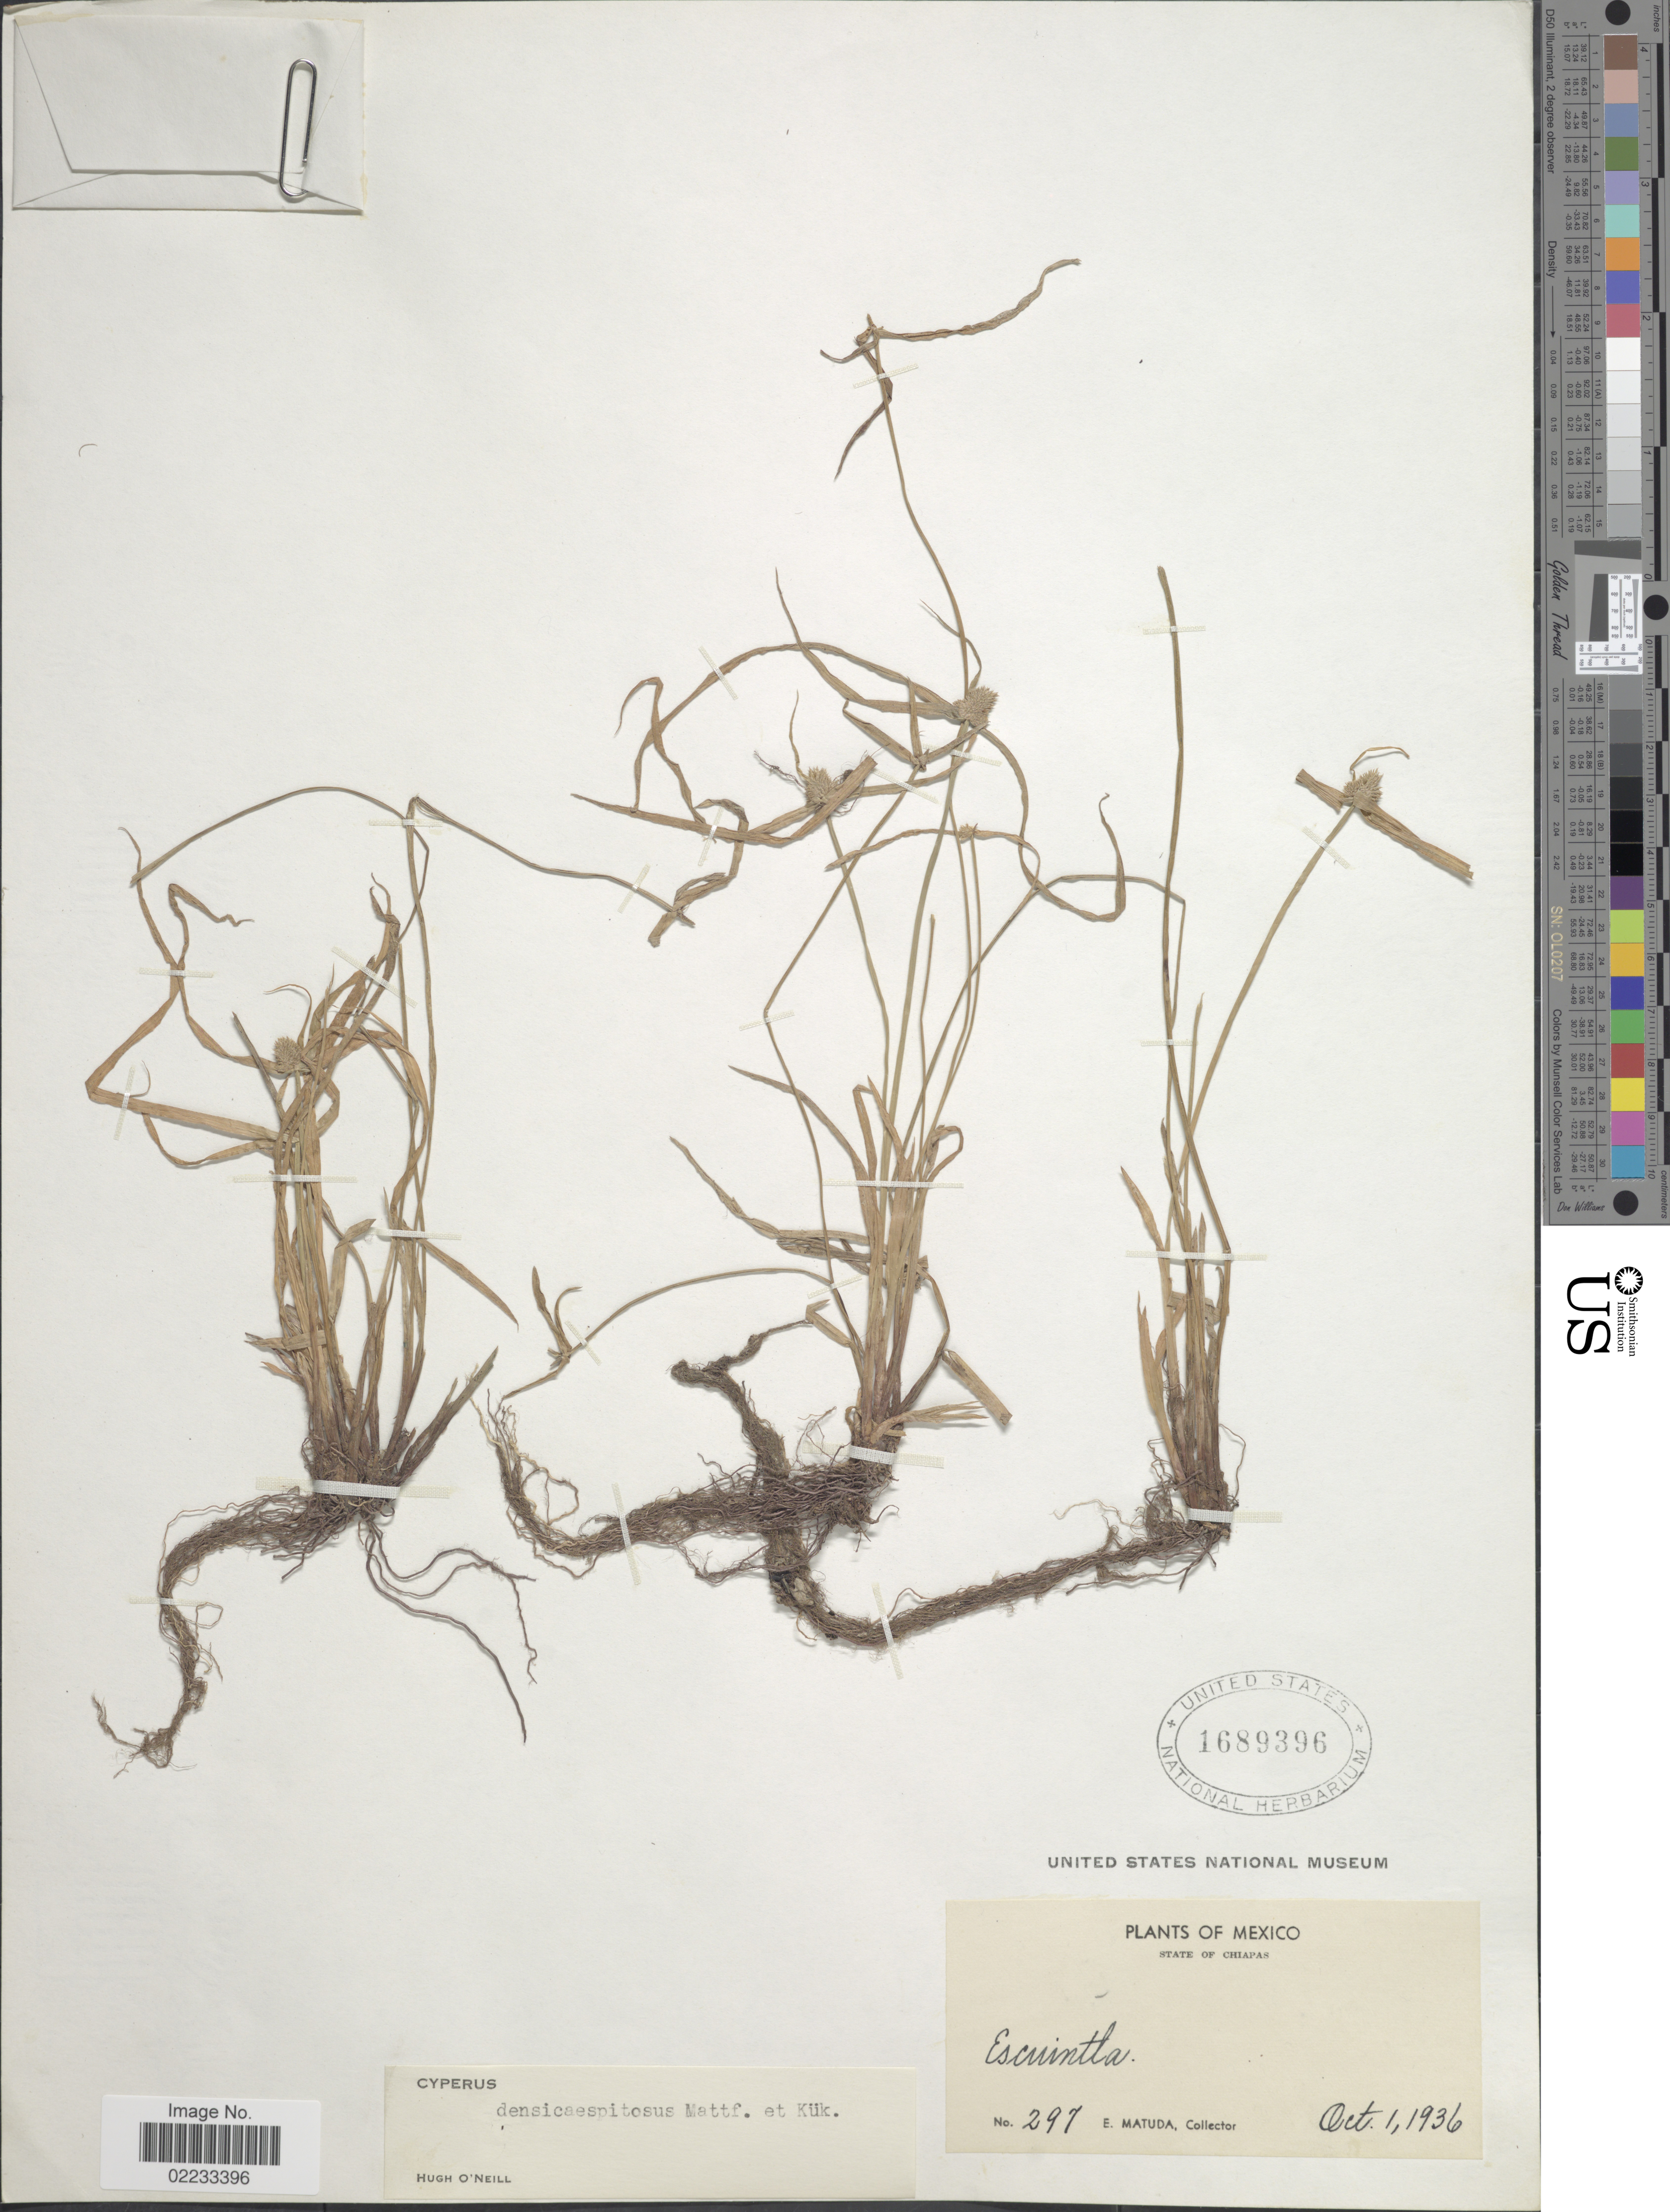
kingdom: Plantae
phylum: Tracheophyta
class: Liliopsida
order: Poales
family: Cyperaceae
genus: Cyperus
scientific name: Cyperus hortensis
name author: (Salzm. ex Steud.) Dorr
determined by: Strong, Mark T., (BOT), Smithsonian Institution - National Museum of Natural History (UNITED STATES)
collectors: E. Matuda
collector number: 297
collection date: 1936-10-01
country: Mexico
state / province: Chiapas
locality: Escuintla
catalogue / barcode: US 1689396